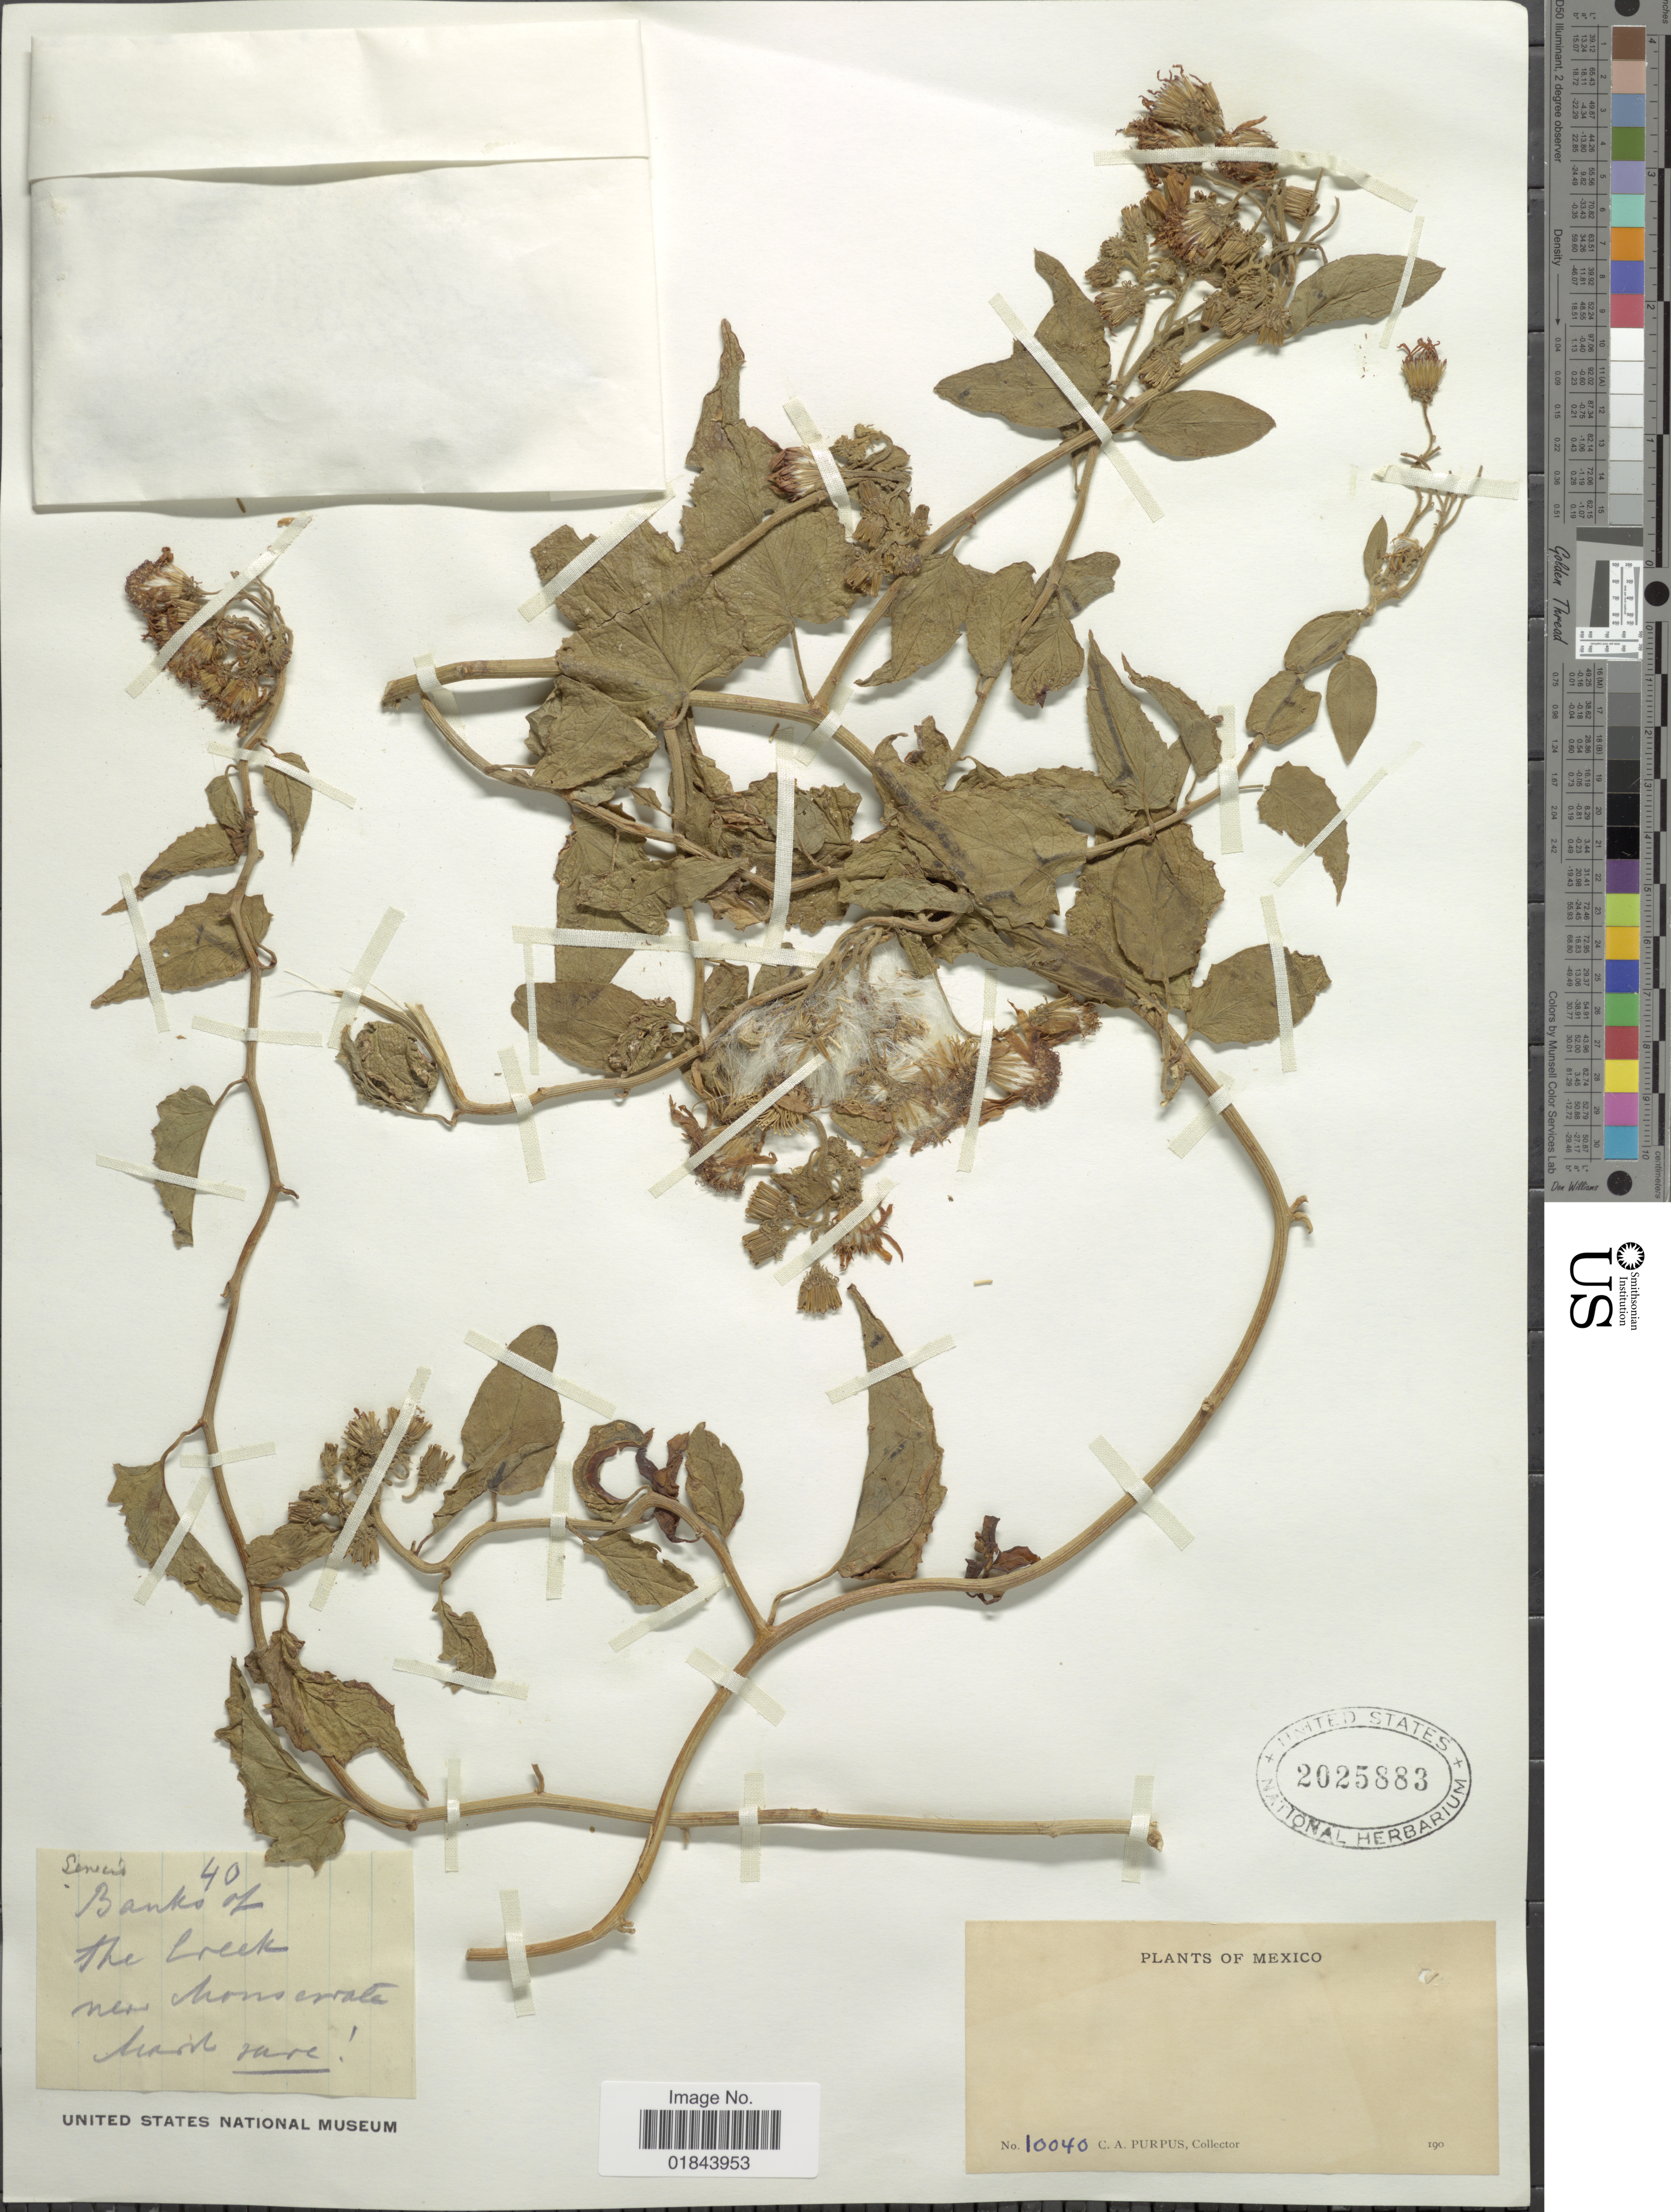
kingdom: Plantae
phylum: Tracheophyta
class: Magnoliopsida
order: Asterales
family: Asteraceae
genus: Pseudogynoxys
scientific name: Pseudogynoxys haenkei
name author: (DC.) Cabrera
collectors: C. A. Purpus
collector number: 10040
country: Mexico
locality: Banks of the Creek near Monserrate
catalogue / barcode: US 2025883